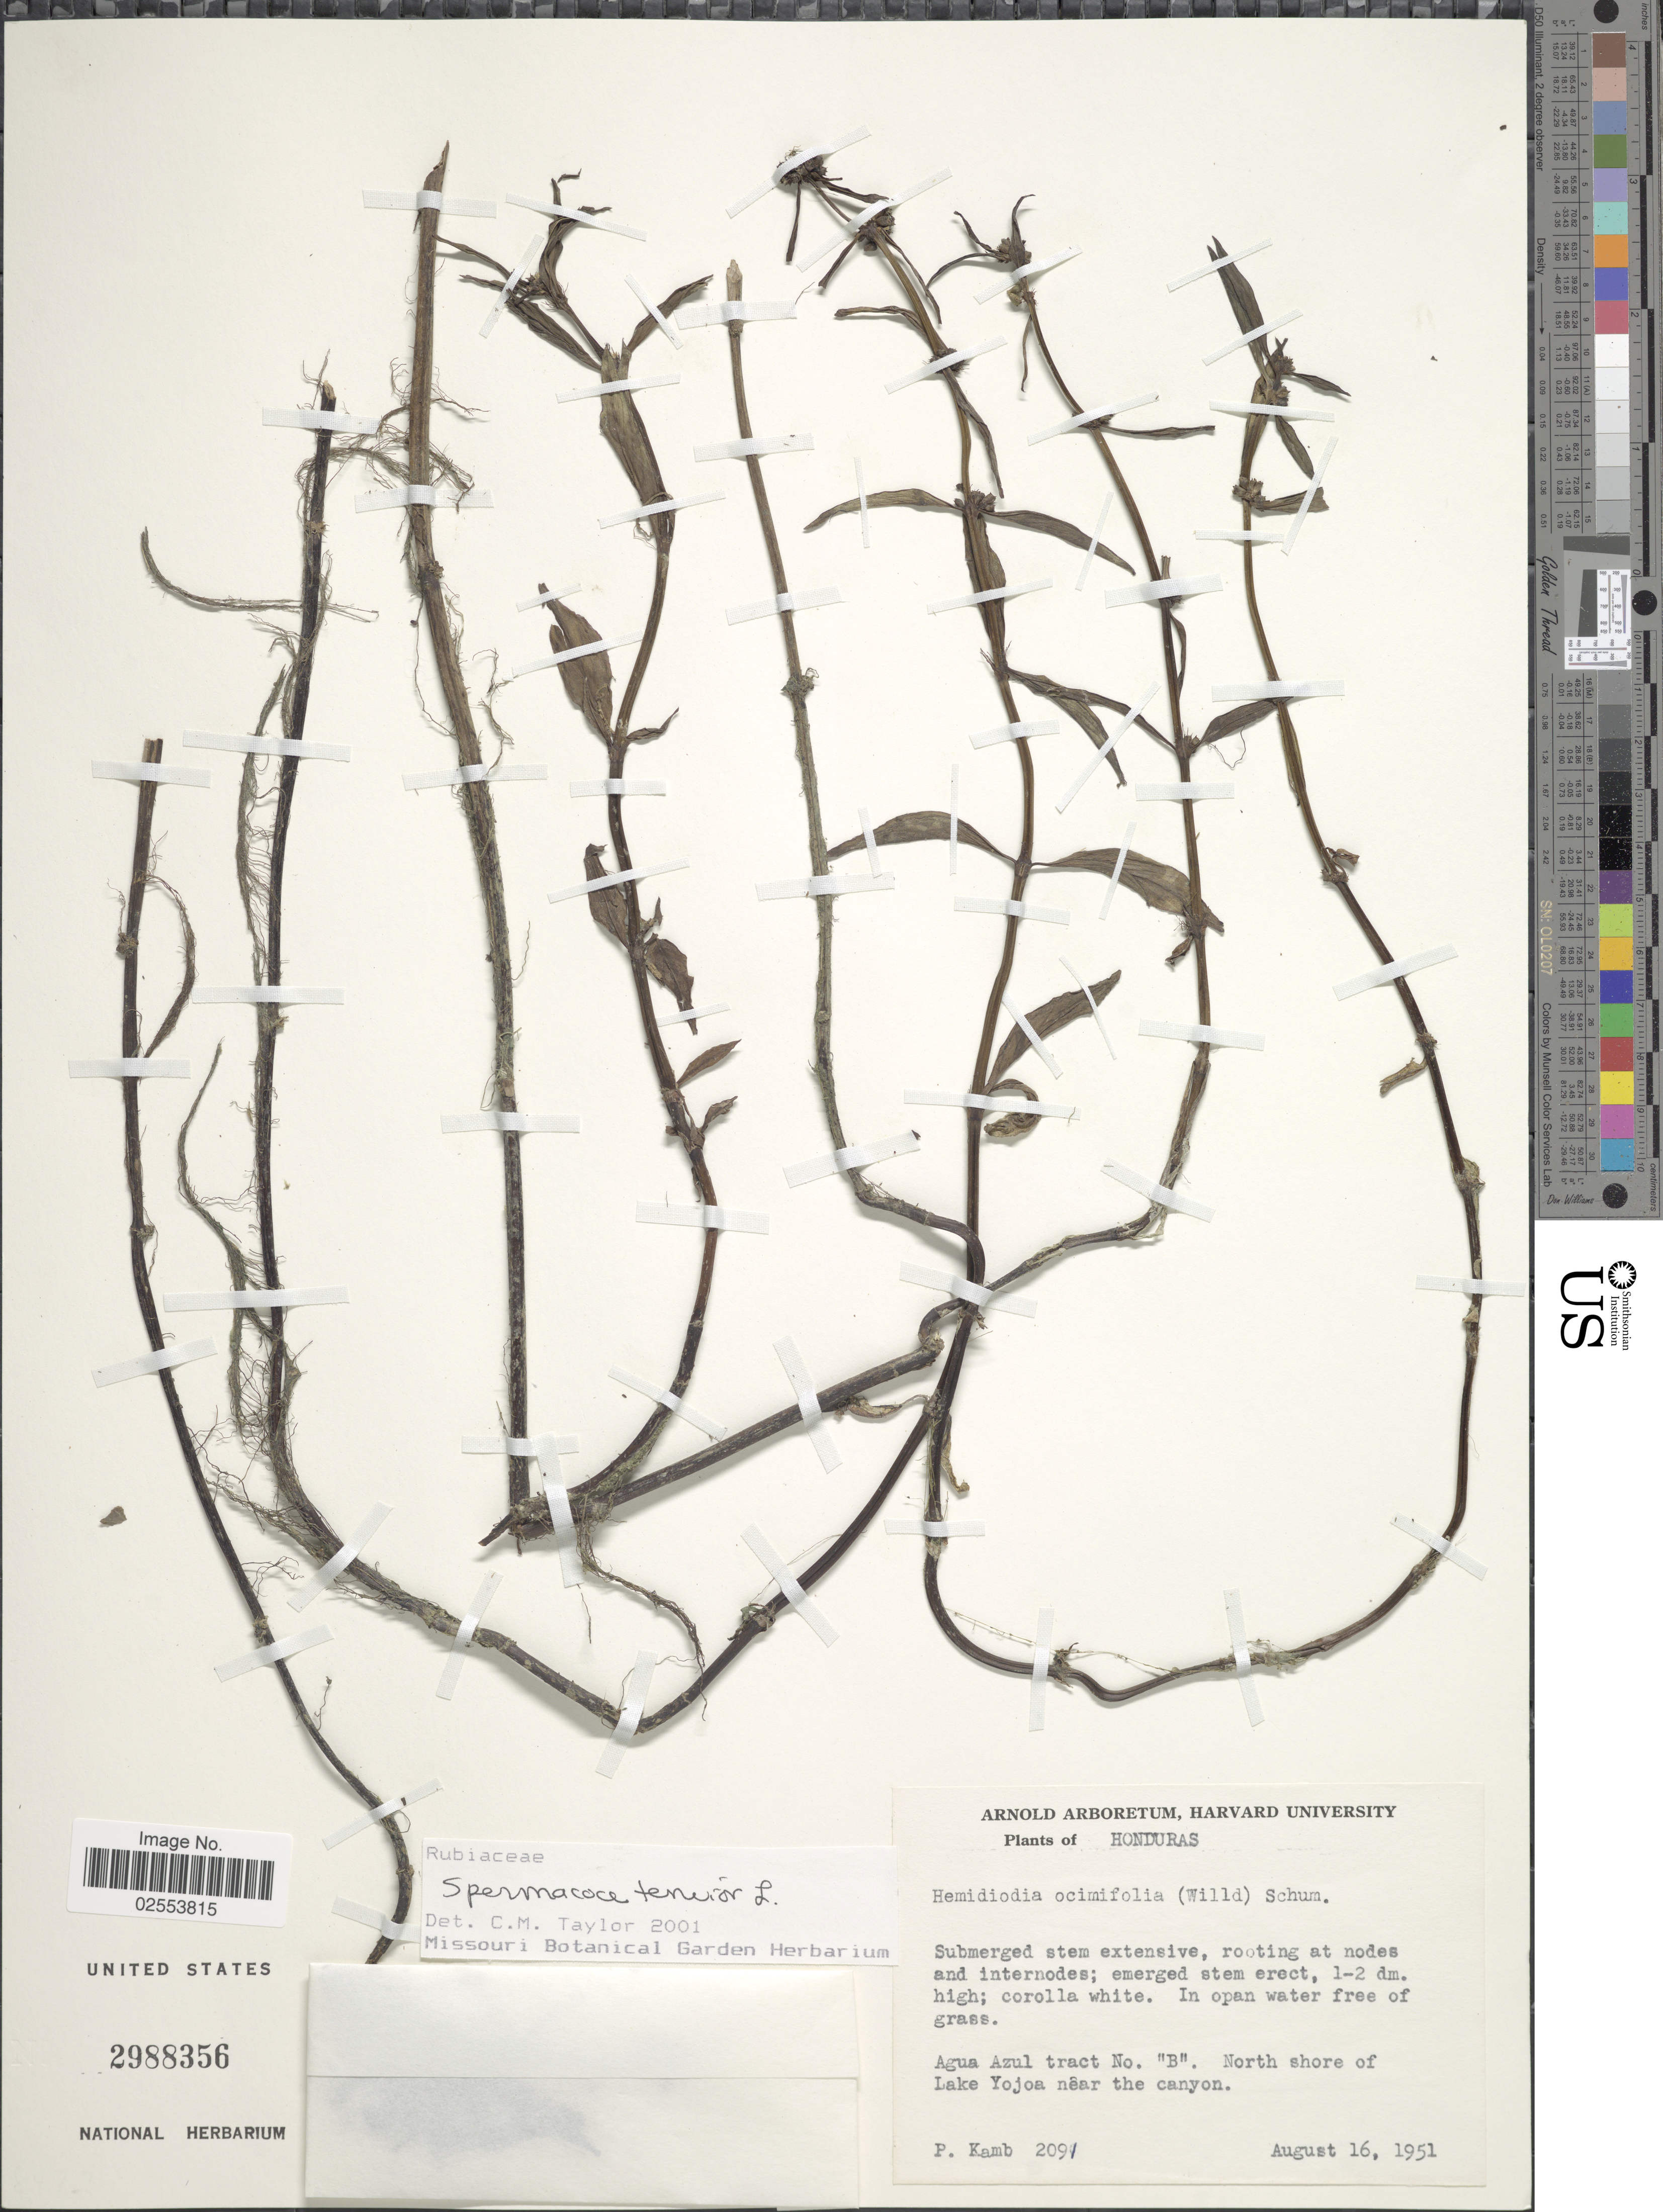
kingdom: Plantae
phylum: Tracheophyta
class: Magnoliopsida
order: Gentianales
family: Rubiaceae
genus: Spermacoce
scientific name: Spermacoce tenuior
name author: L.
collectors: P. Kamb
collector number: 2091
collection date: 1951-08-16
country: Honduras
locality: Agua Azul tract No. "B", north shore of Lake Yojoa near the canyon.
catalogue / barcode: US 2988356